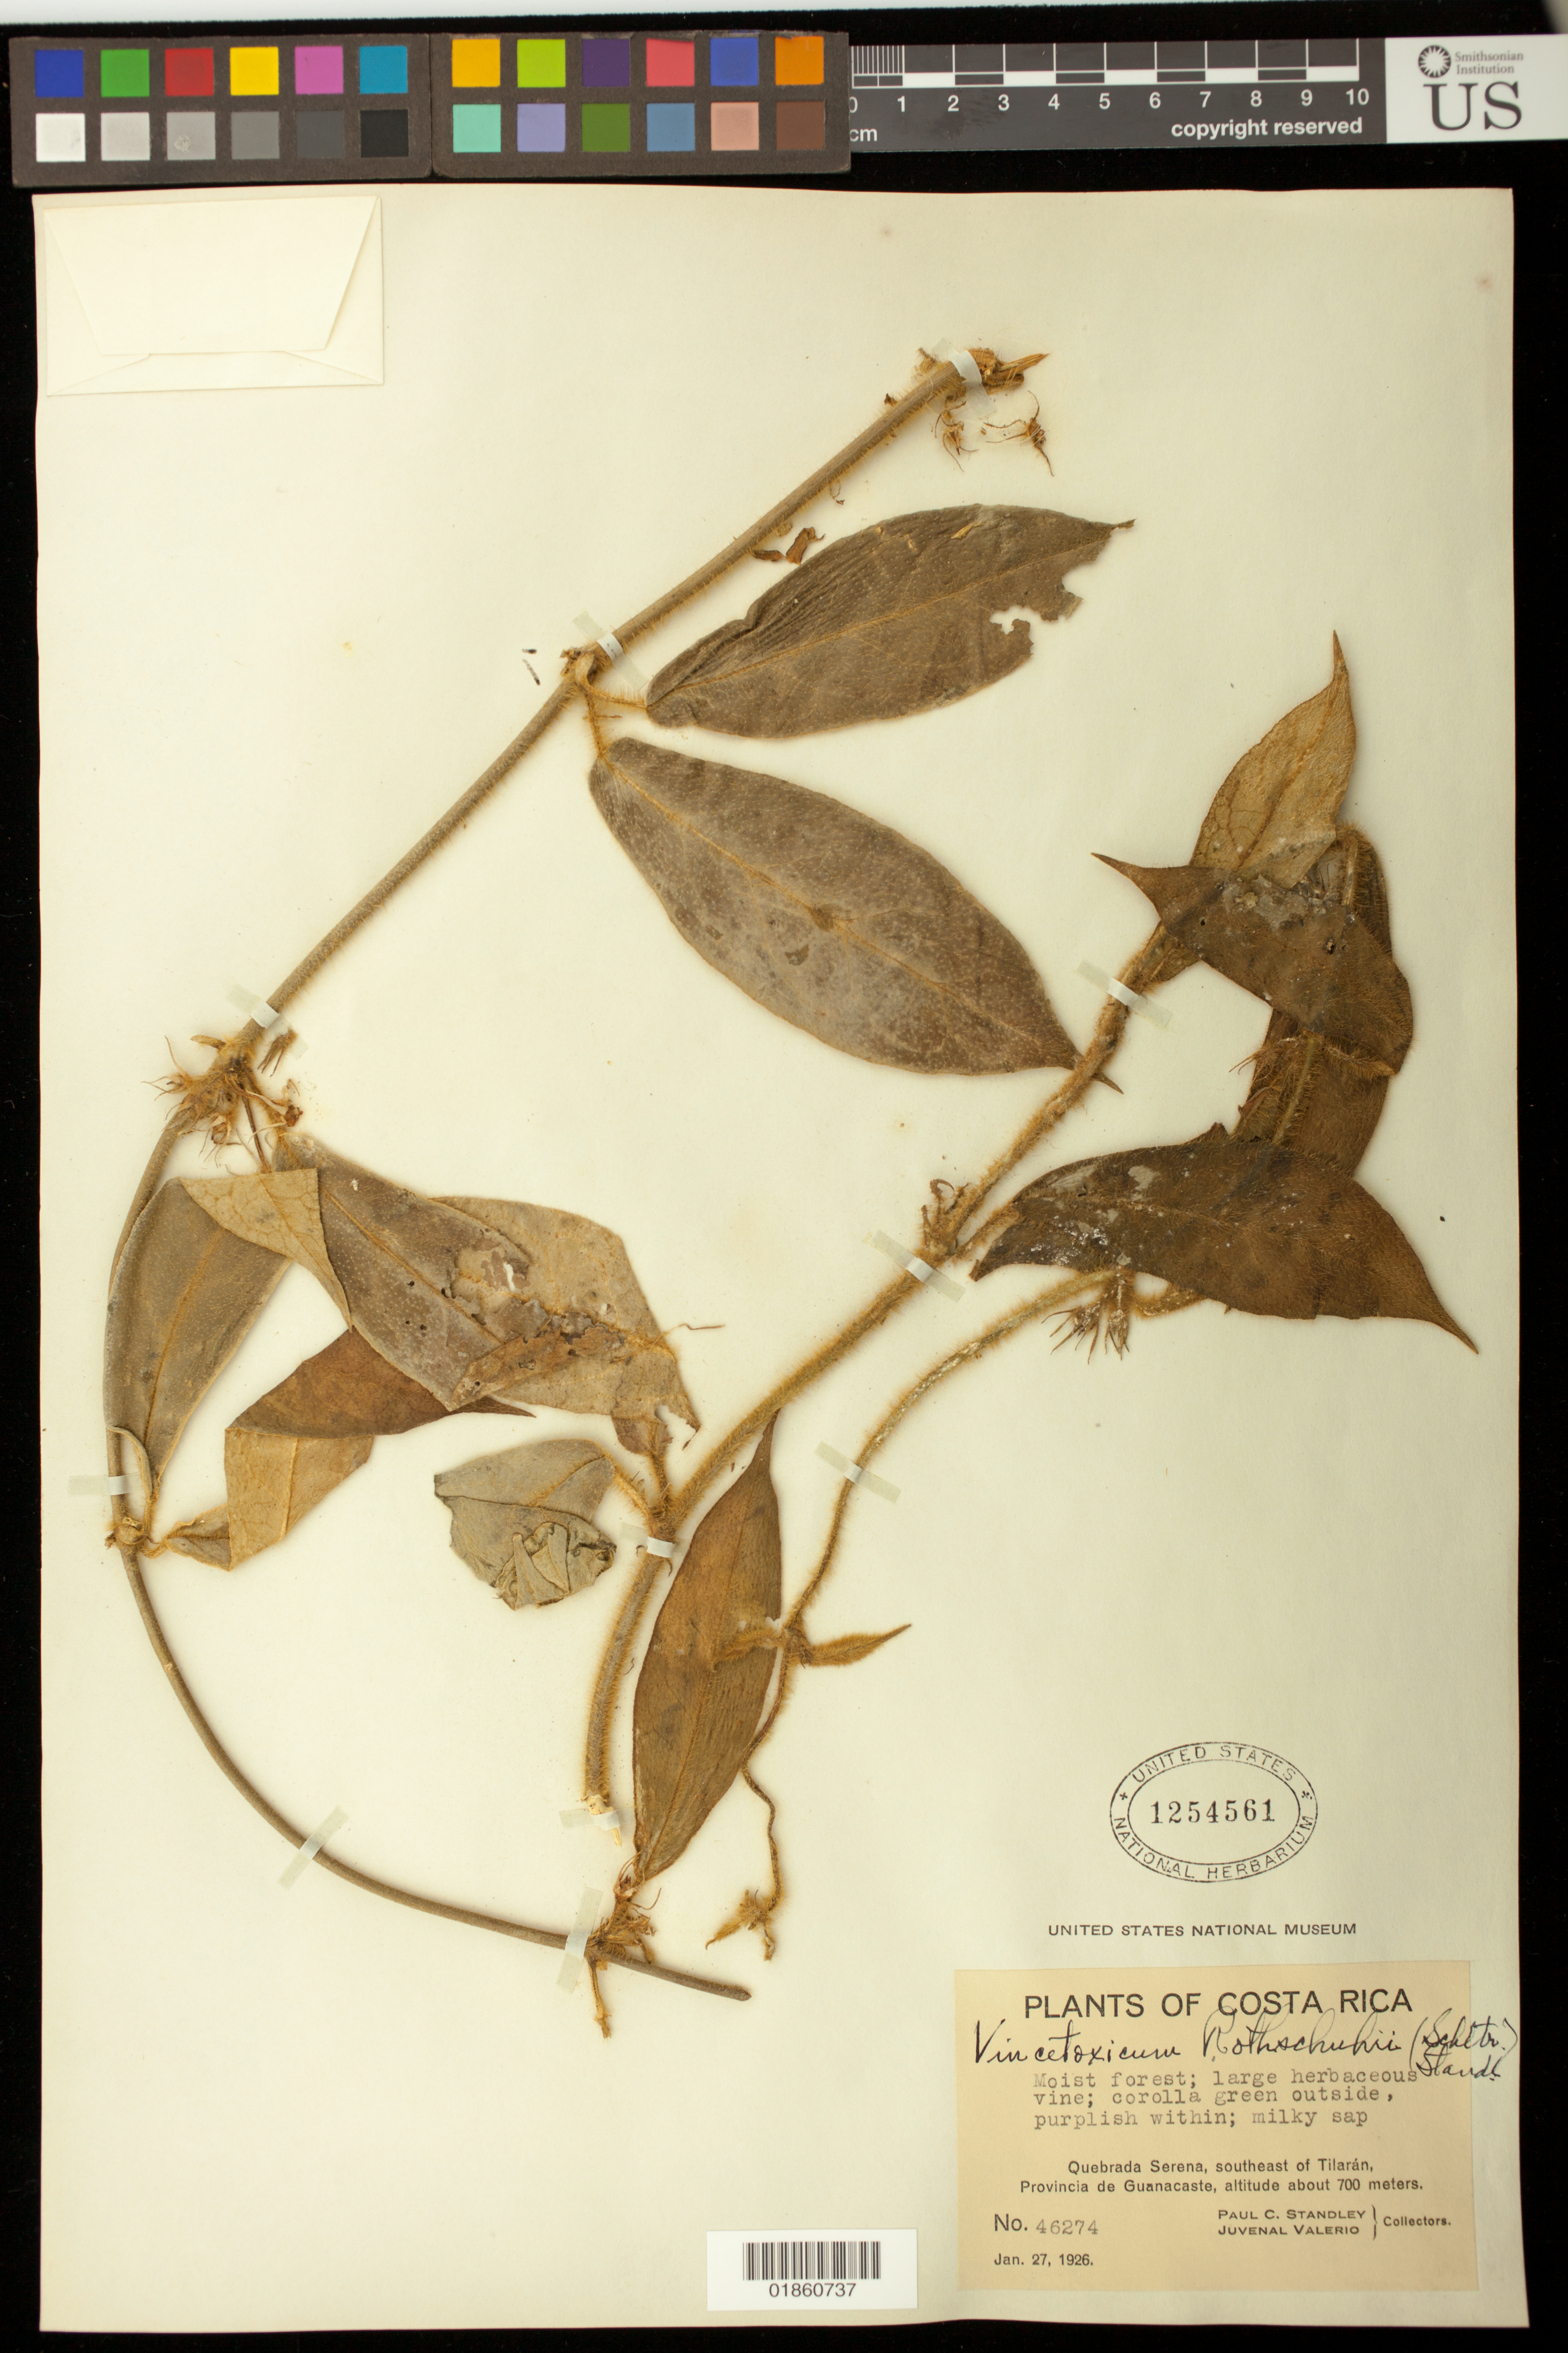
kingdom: Plantae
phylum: Tracheophyta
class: Magnoliopsida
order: Gentianales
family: Apocynaceae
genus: Gonolobus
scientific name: Gonolobus rothschuhii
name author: Schltr.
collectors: P. C. Standley & J. Valerio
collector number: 46274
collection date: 1926-01-27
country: Costa Rica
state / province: Guanacaste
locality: Quebrada Serena, southeast of Tilaran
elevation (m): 700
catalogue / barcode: US 1254561